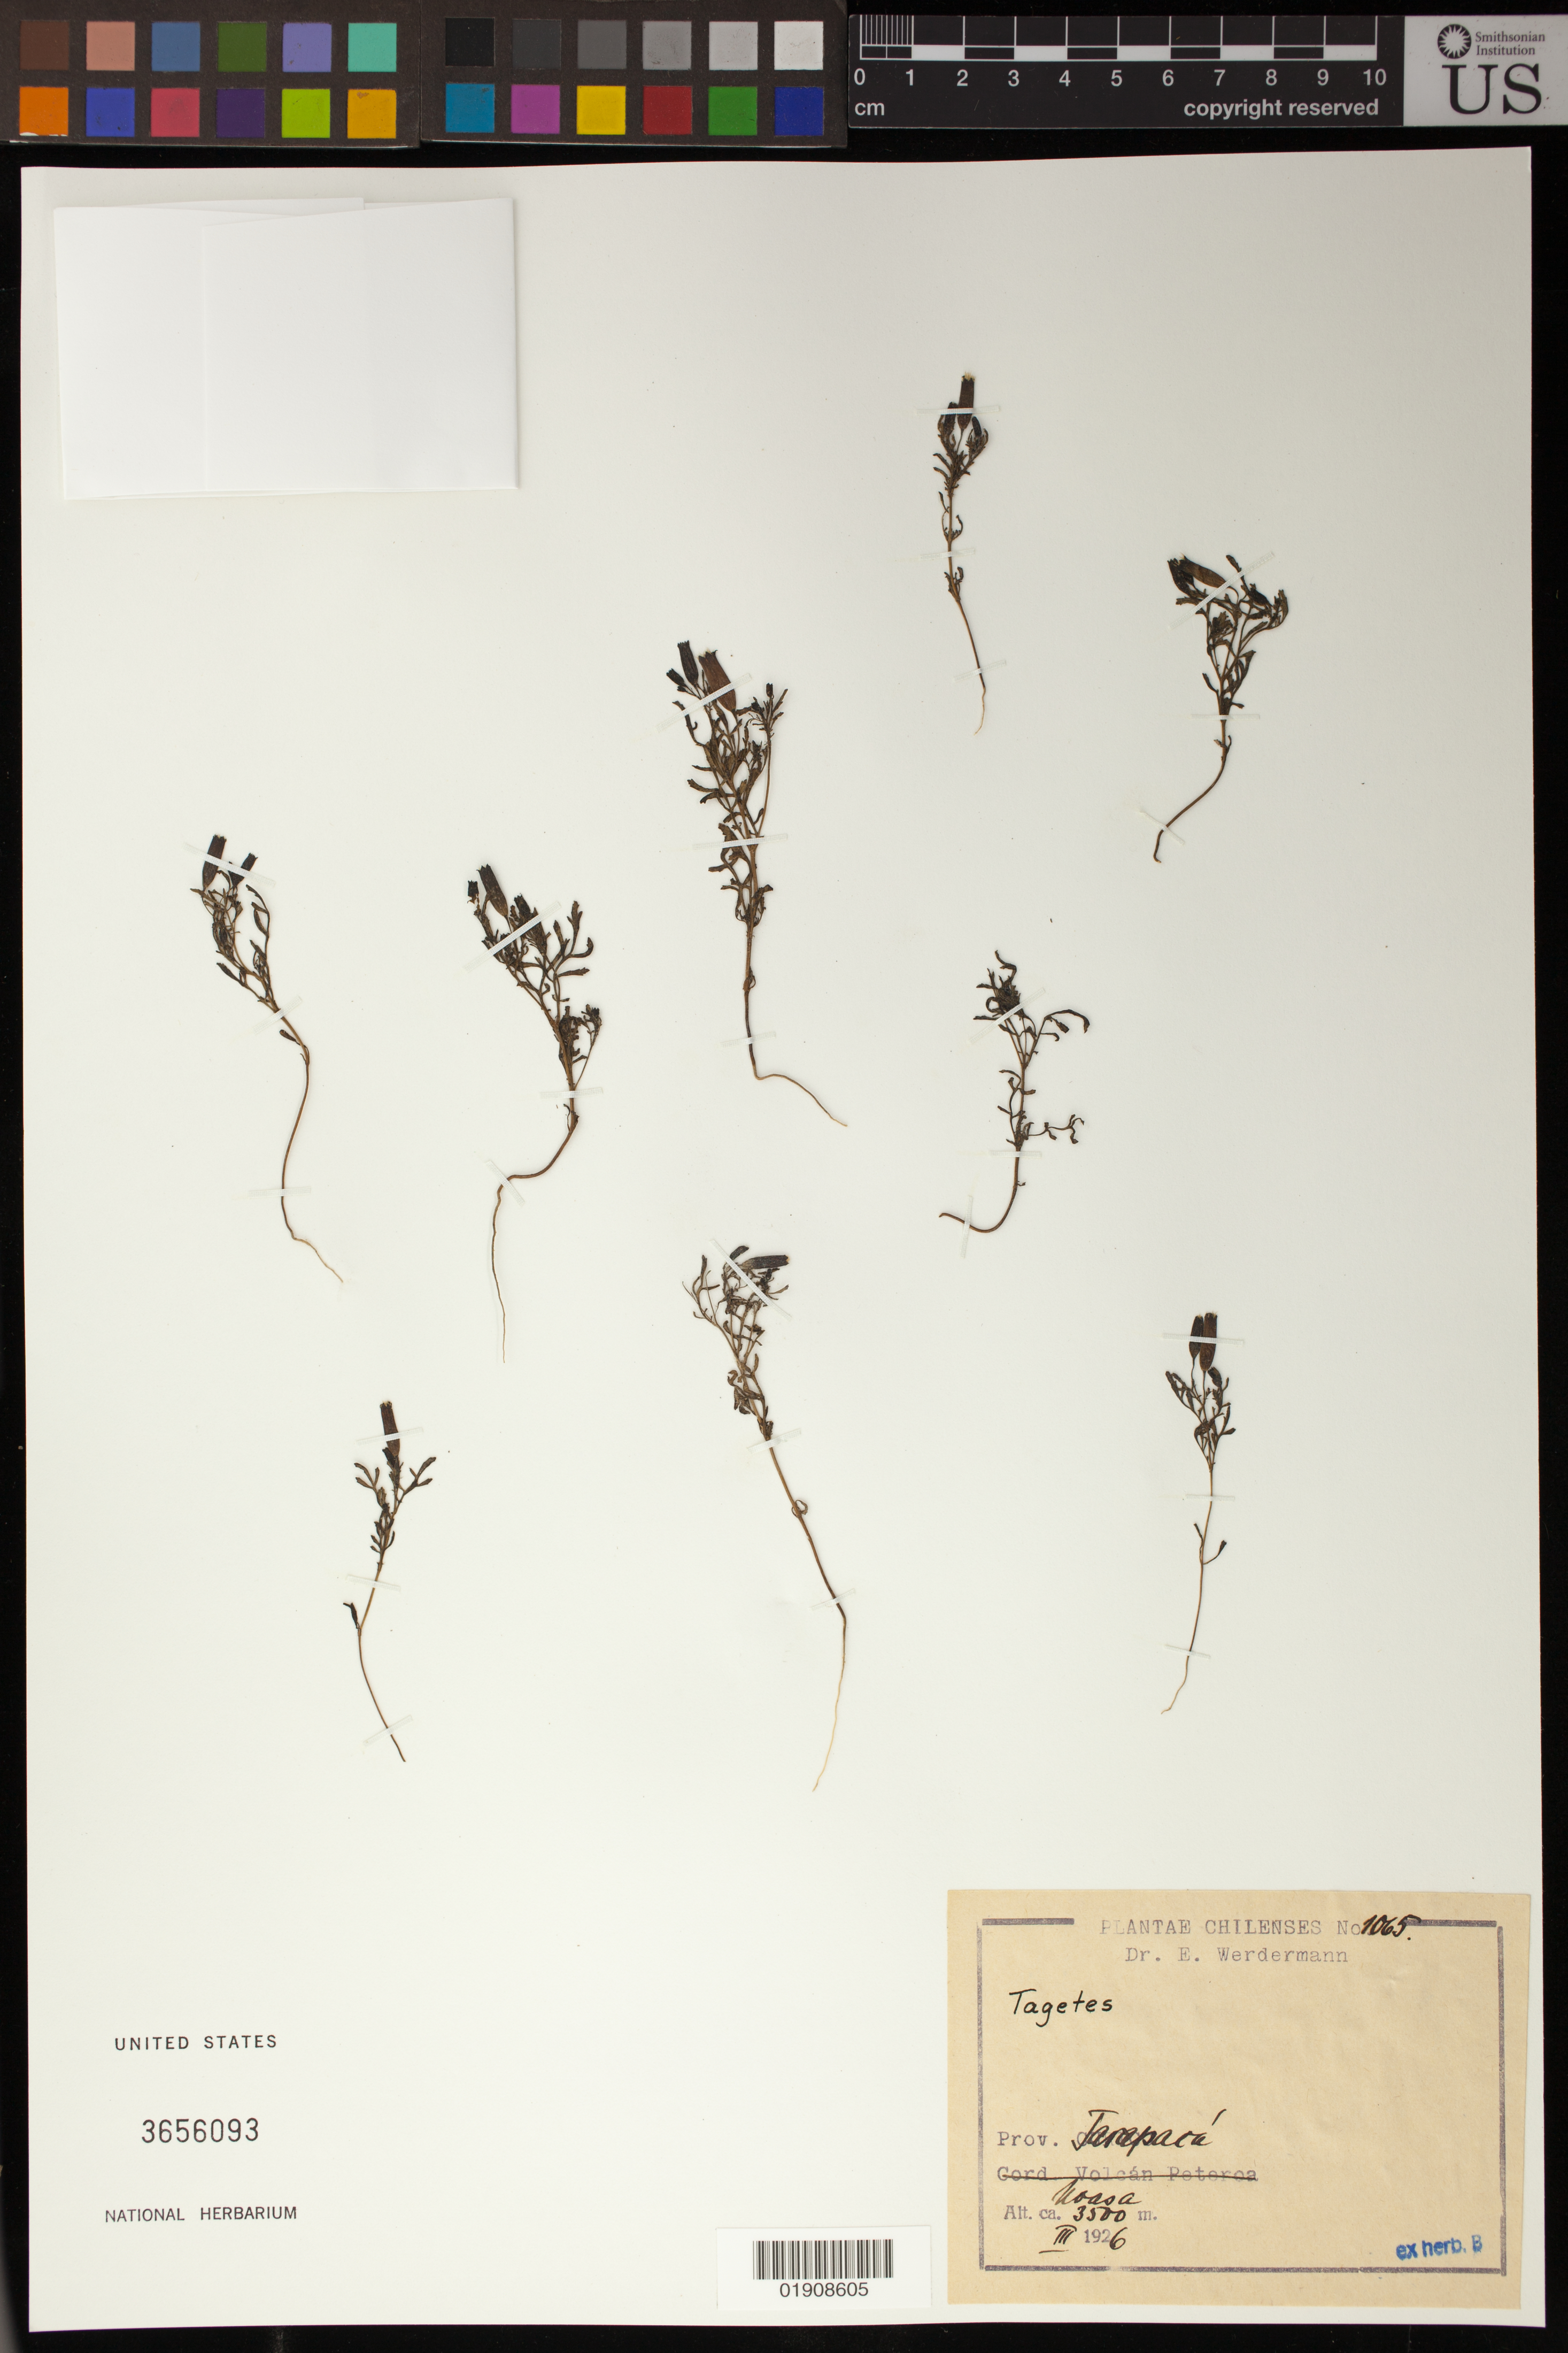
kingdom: Plantae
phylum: Tracheophyta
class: Magnoliopsida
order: Asterales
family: Asteraceae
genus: Tagetes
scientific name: Tagetes multiflora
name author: Kunth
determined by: Schiavinato, Dario J.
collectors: E. Werdermann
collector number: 1065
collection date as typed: March 1926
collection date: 1926-03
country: Chile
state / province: Tarapacá (I)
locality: Noasa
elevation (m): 3500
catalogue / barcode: US 3656093